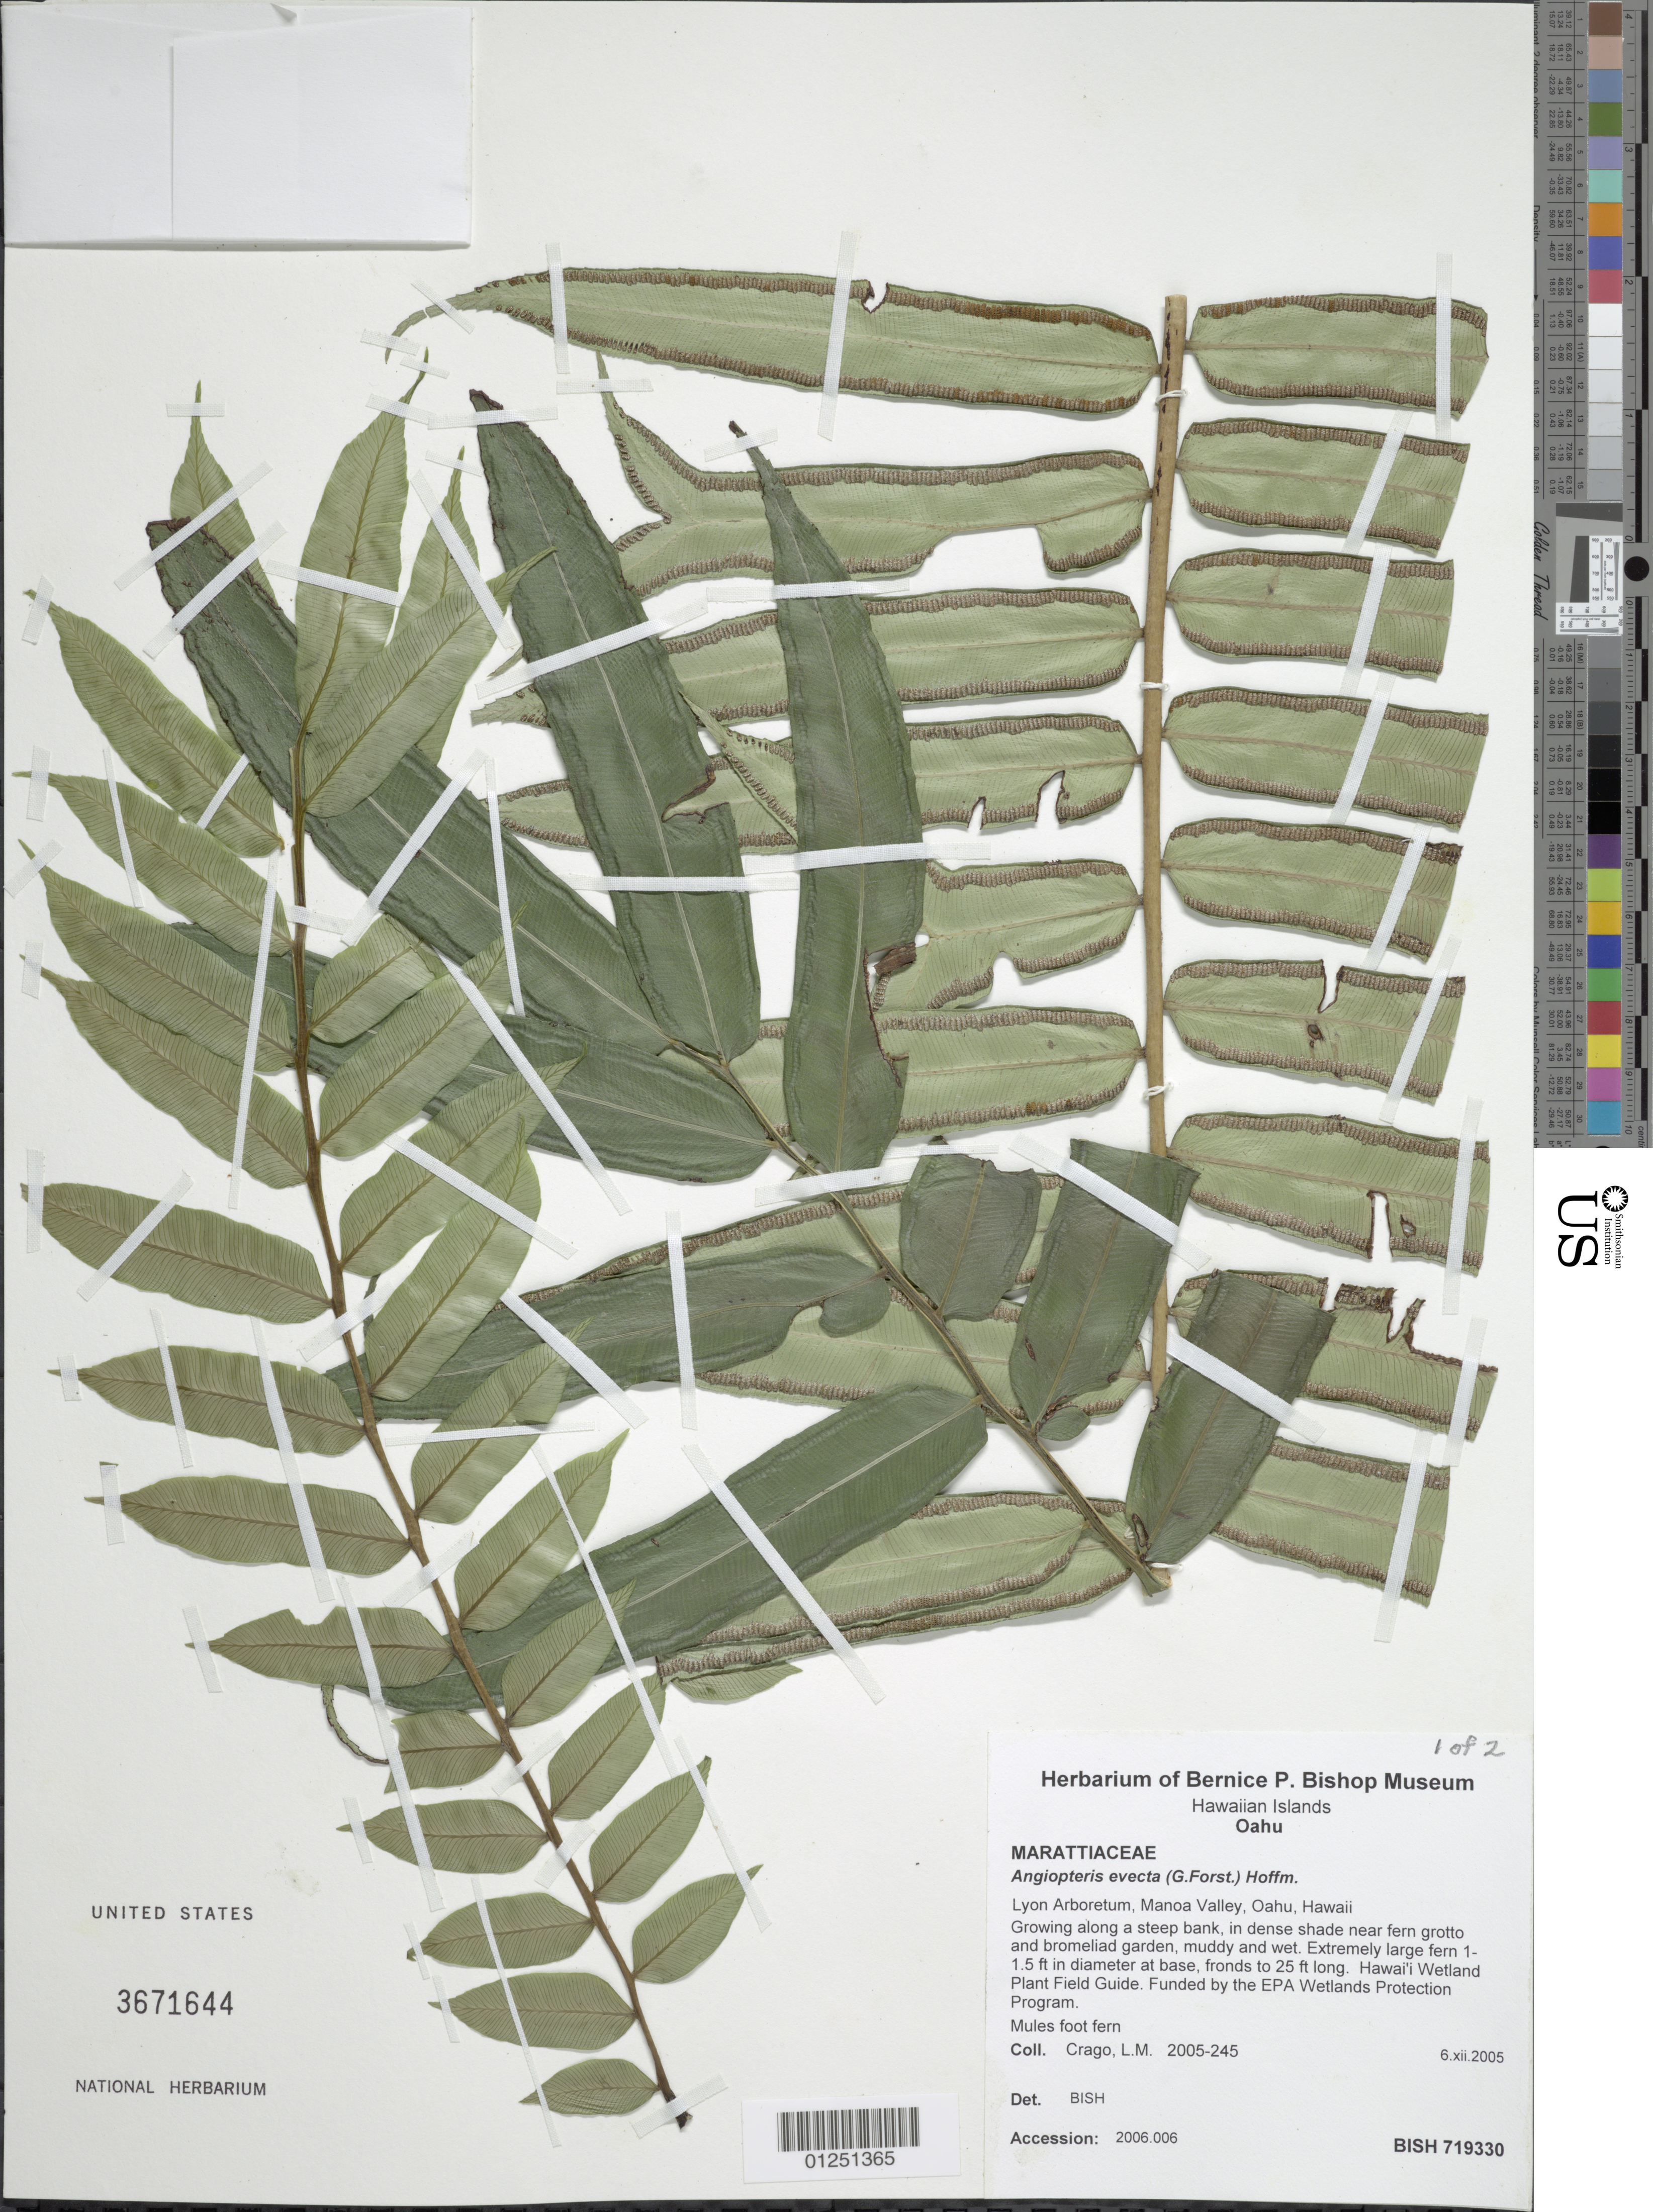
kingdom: Plantae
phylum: Tracheophyta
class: Polypodiopsida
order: Marattiales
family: Marattiaceae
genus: Angiopteris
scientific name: Angiopteris evecta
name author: (G. Forst.) Hoffm.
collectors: L. Crago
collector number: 2005-245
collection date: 2005-12-06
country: United States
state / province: Hawaii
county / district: Honolulu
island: Oahu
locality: Lyon Arboretum, Manoa Valley, growing along a steep bank, in dense shade near fern grotto and bromeliad garden.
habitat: Muddy and wet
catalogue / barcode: US 3671644